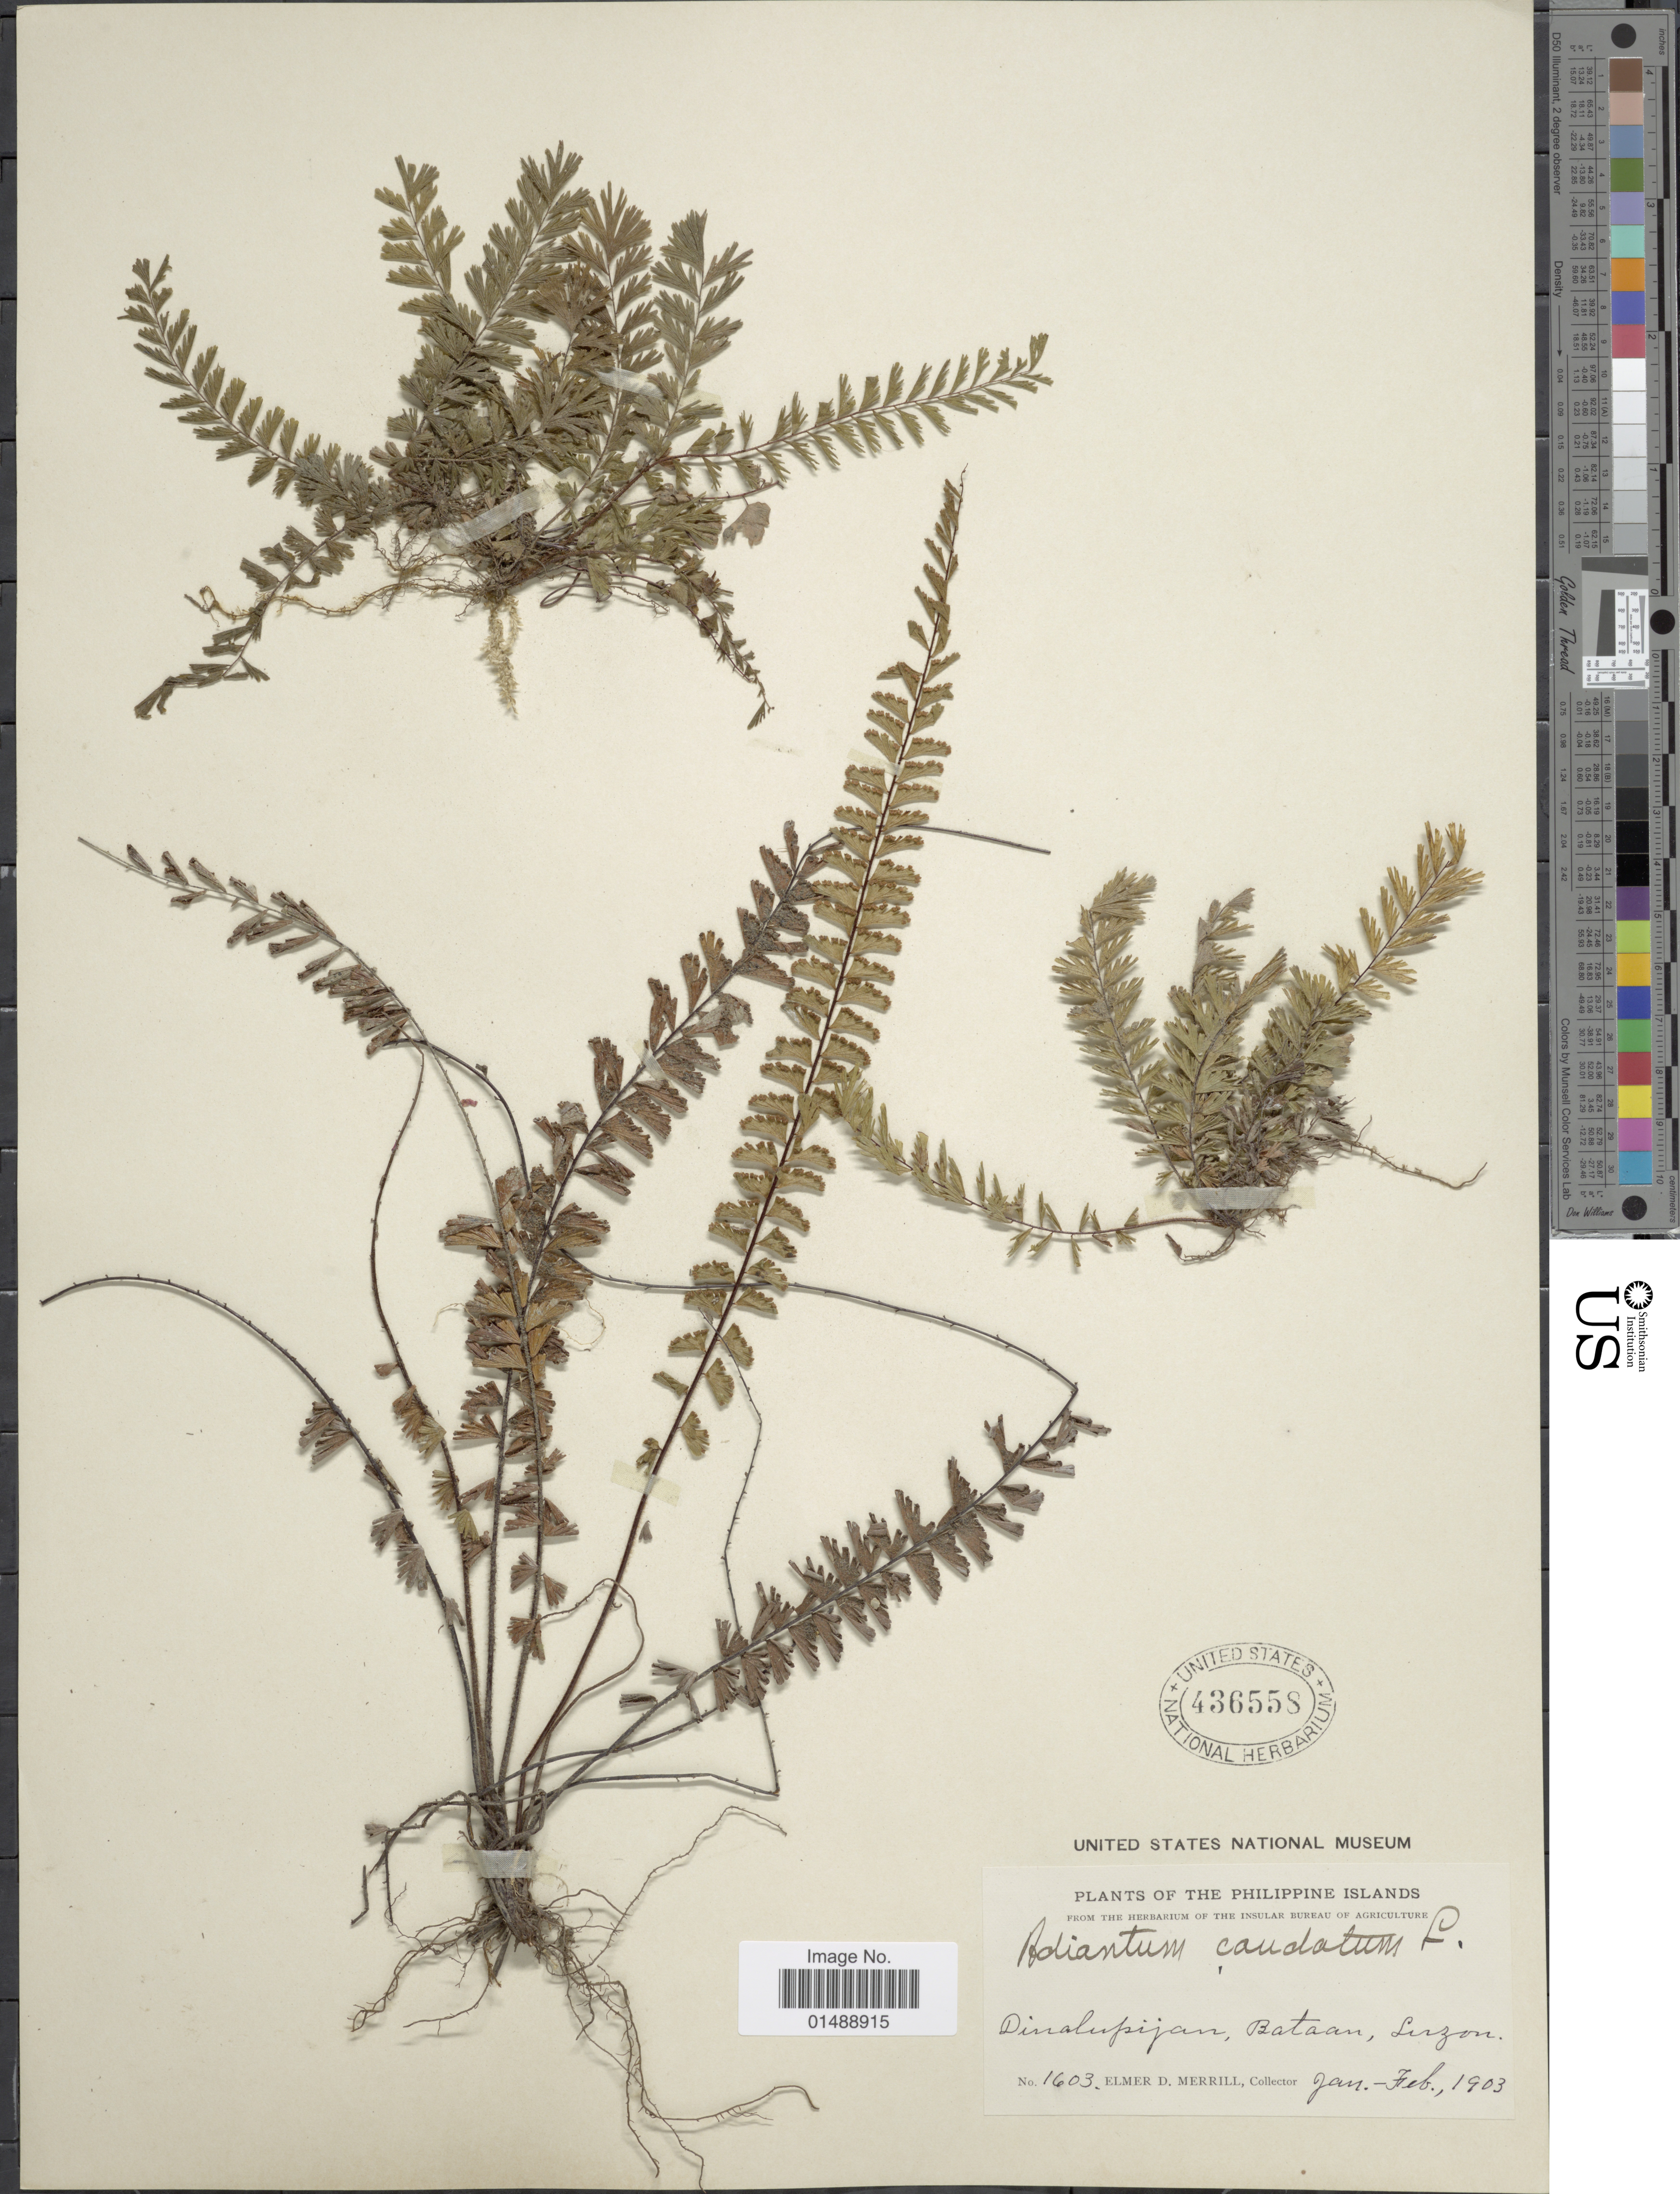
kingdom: Plantae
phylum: Tracheophyta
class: Polypodiopsida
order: Polypodiales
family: Pteridaceae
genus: Adiantum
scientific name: Adiantum caudatum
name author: L.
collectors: E. D. Merrill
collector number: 1603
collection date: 1903-01/1903-02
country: Philippines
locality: Dinalupijan, Bataan, Luzon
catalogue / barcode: US 436558